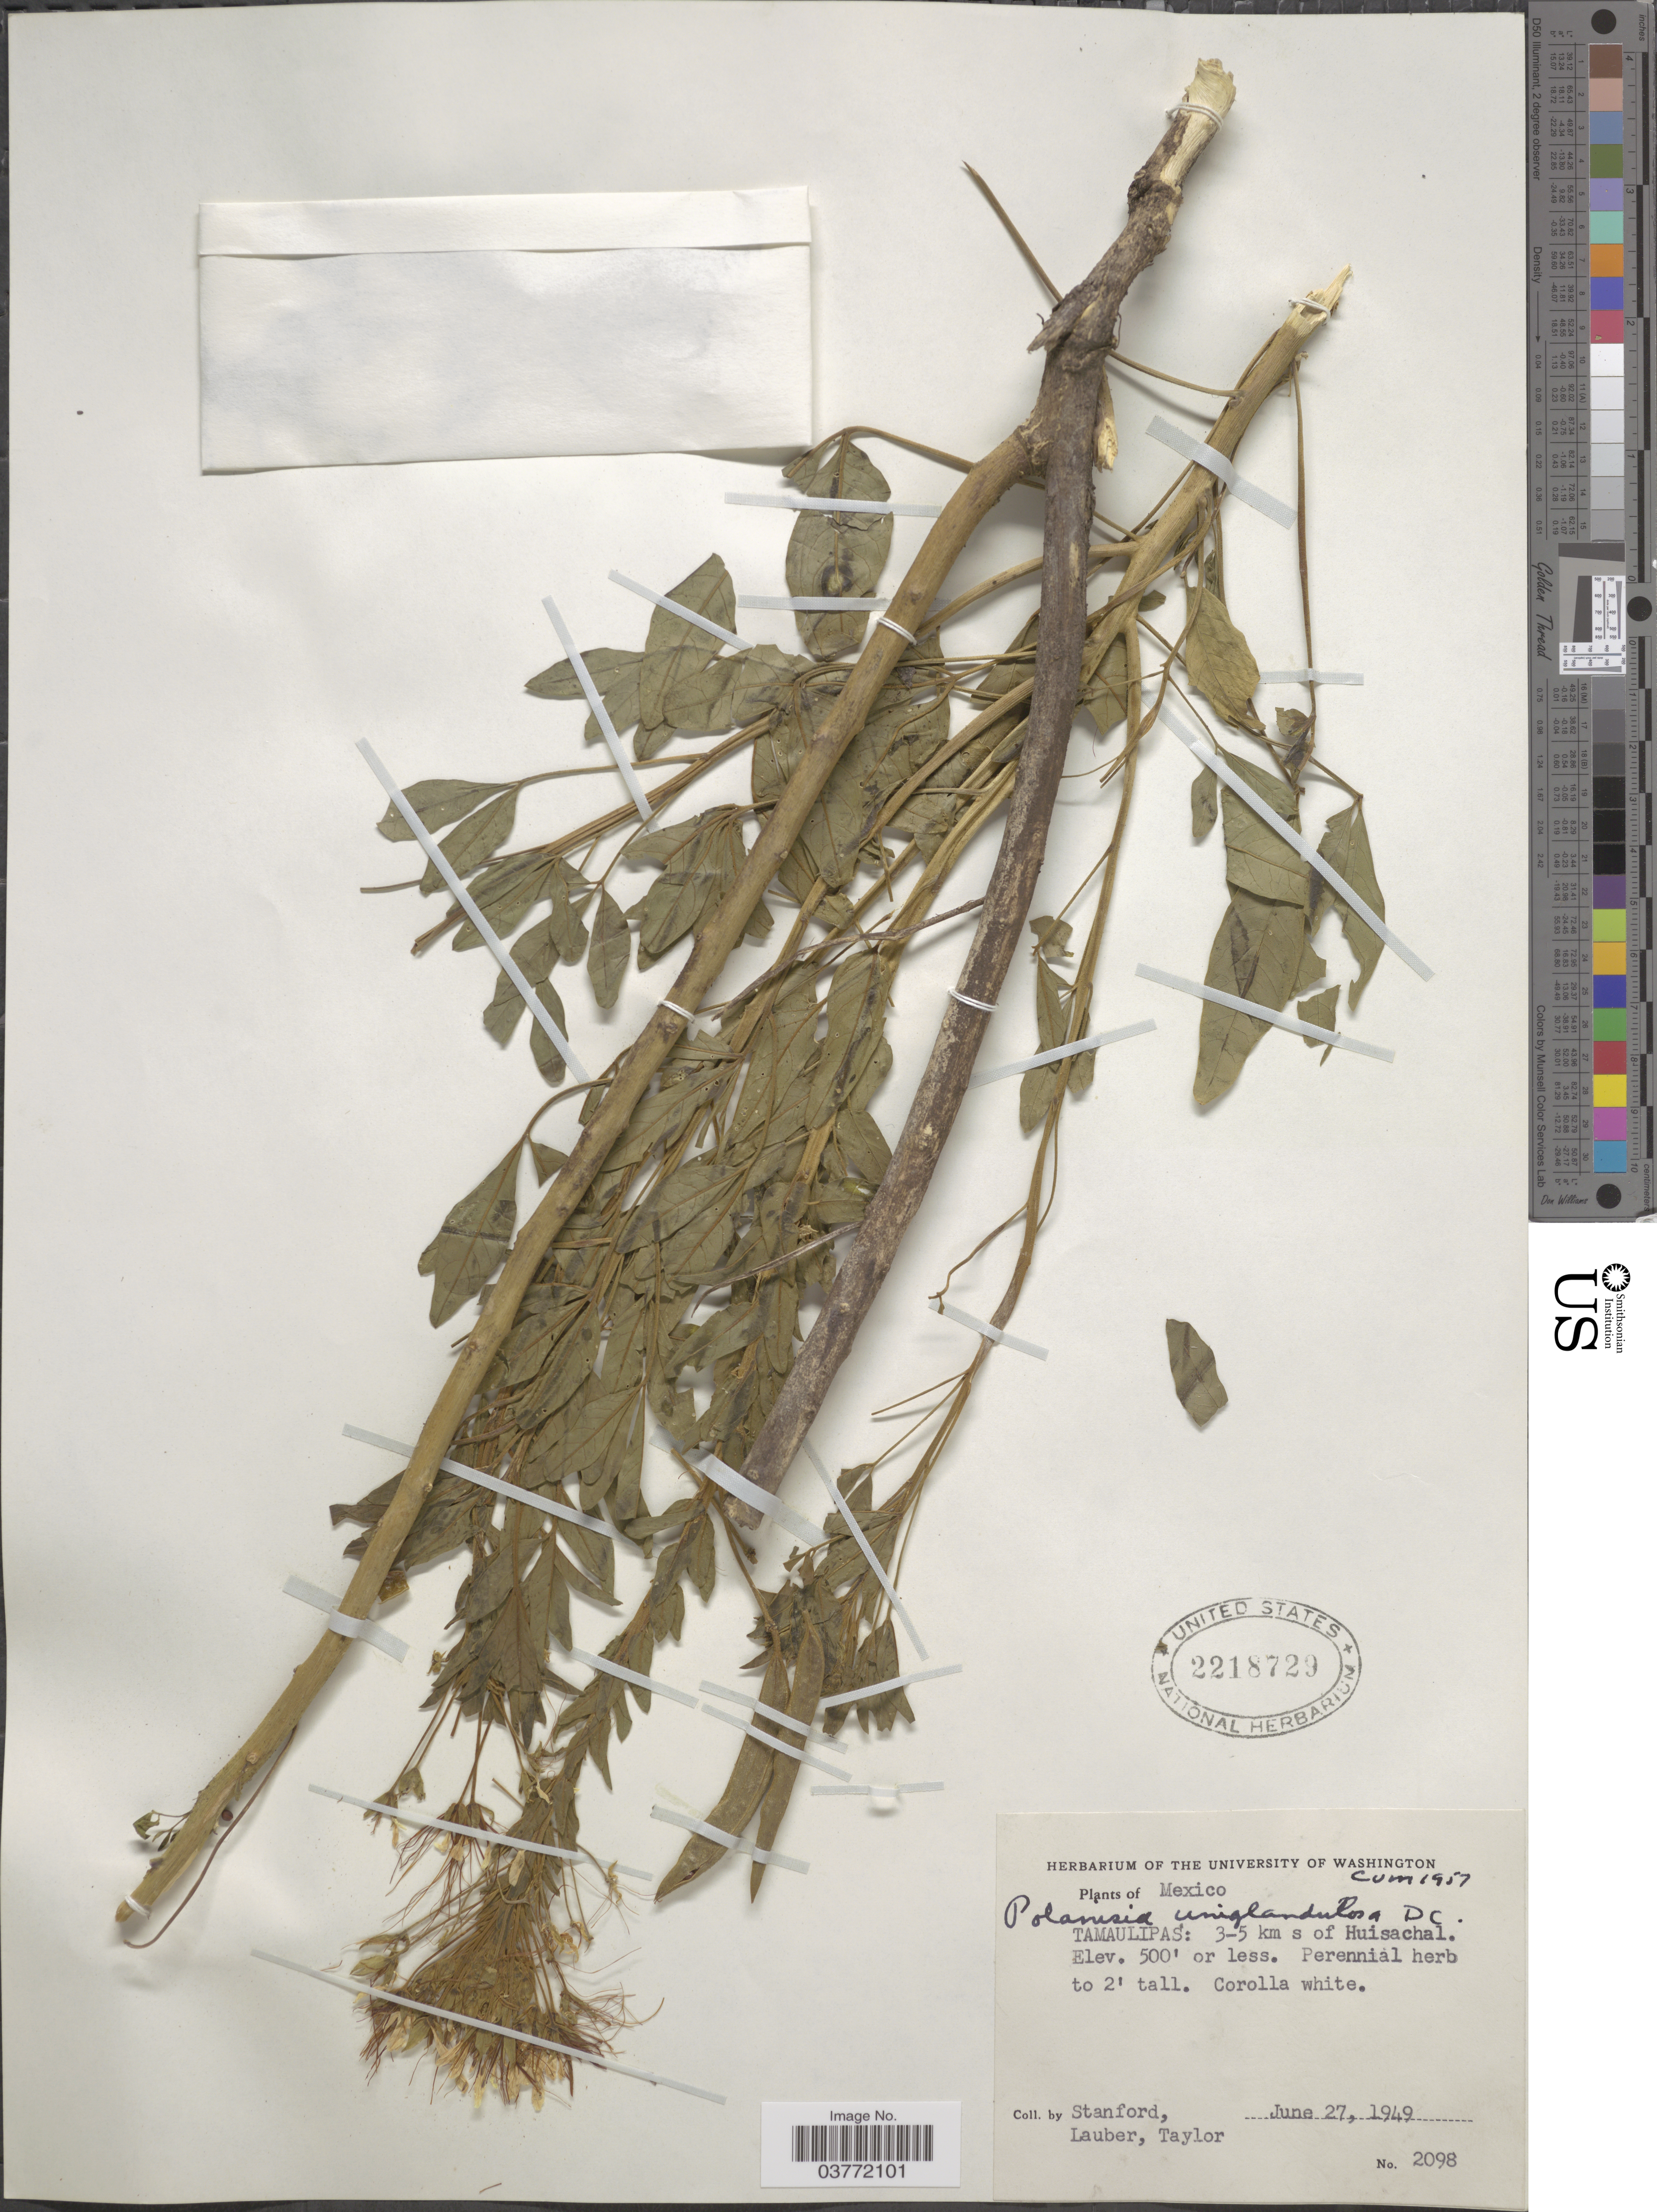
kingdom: Plantae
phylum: Tracheophyta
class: Magnoliopsida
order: Brassicales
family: Cleomaceae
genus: Polanisia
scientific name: Polanisia uniglandulosa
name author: (Cav.) DC.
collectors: -. Stanford, Lauber, -- & -- Taylor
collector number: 2098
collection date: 1949-06-27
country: Mexico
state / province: Tamaulipas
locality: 3-5 km s of Huisachal.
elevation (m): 152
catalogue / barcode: US 2218729